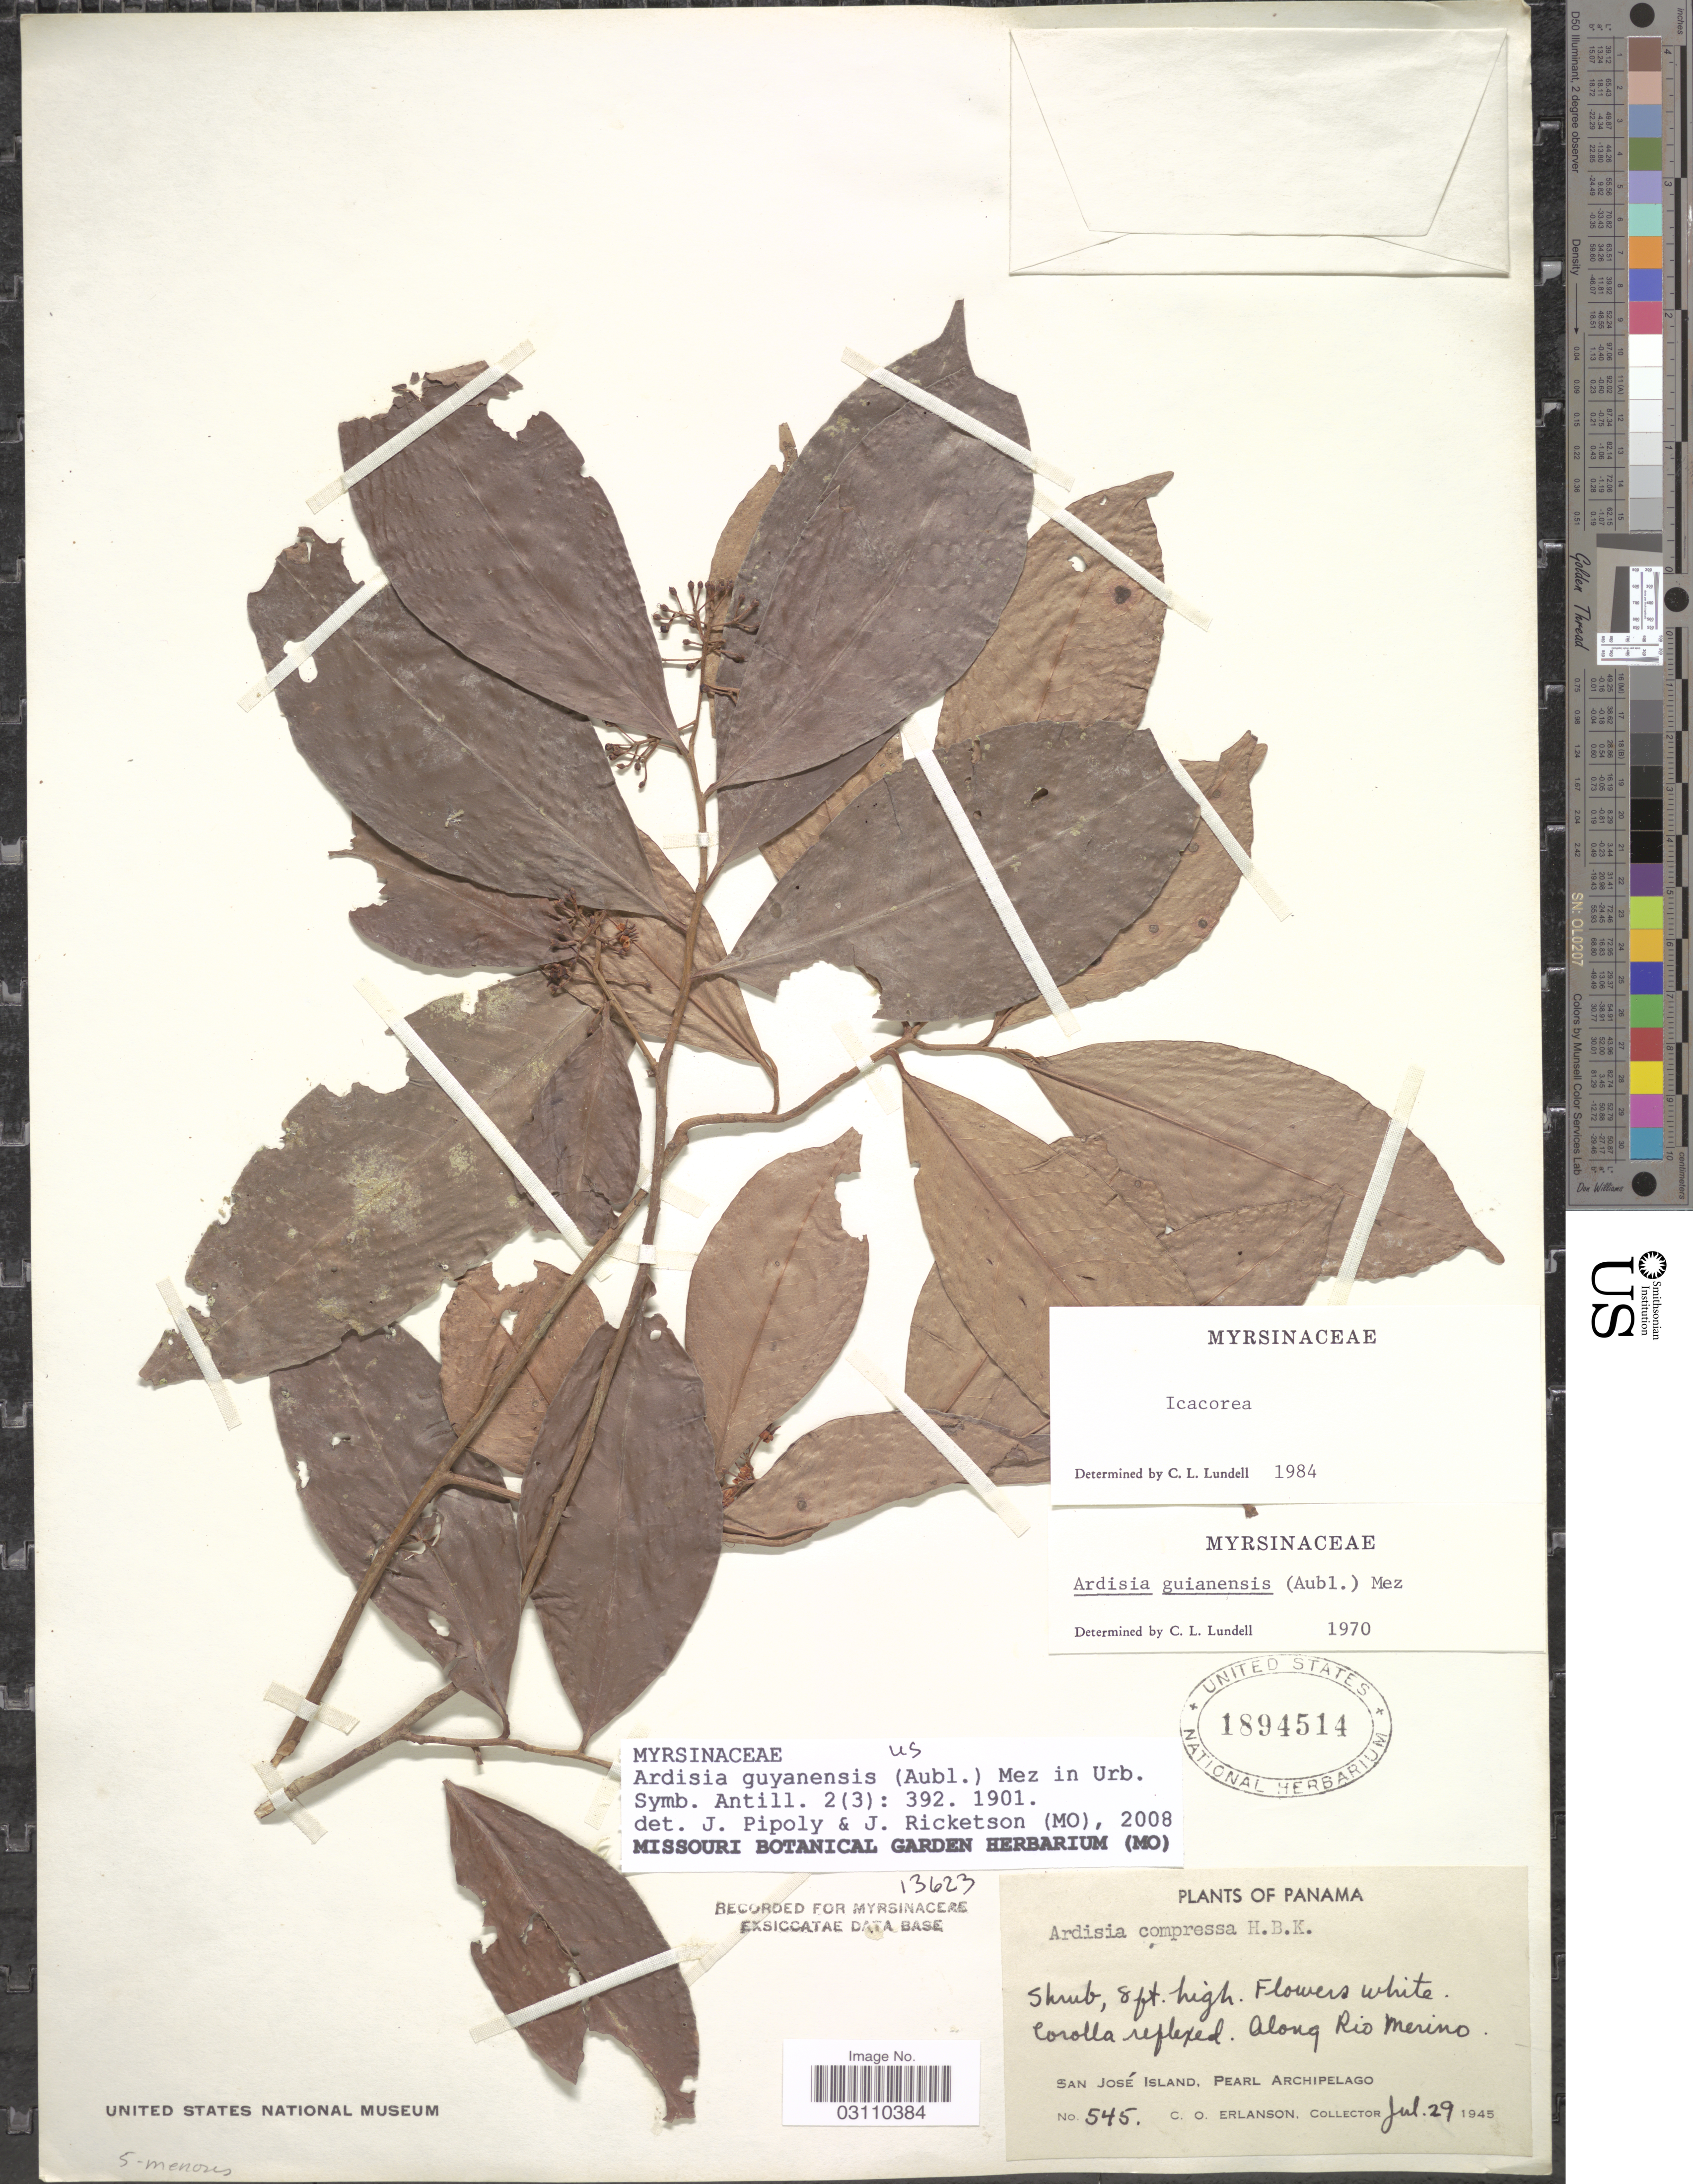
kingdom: Plantae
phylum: Tracheophyta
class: Magnoliopsida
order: Ericales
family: Primulaceae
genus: Ardisia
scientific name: Ardisia guianensis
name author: (Aubl.) Mez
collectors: C. O. Erlanson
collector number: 545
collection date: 1945-07-29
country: Panama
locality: Along Rio Merino. San José Island, Pearl Archipelago.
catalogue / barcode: US 1894514